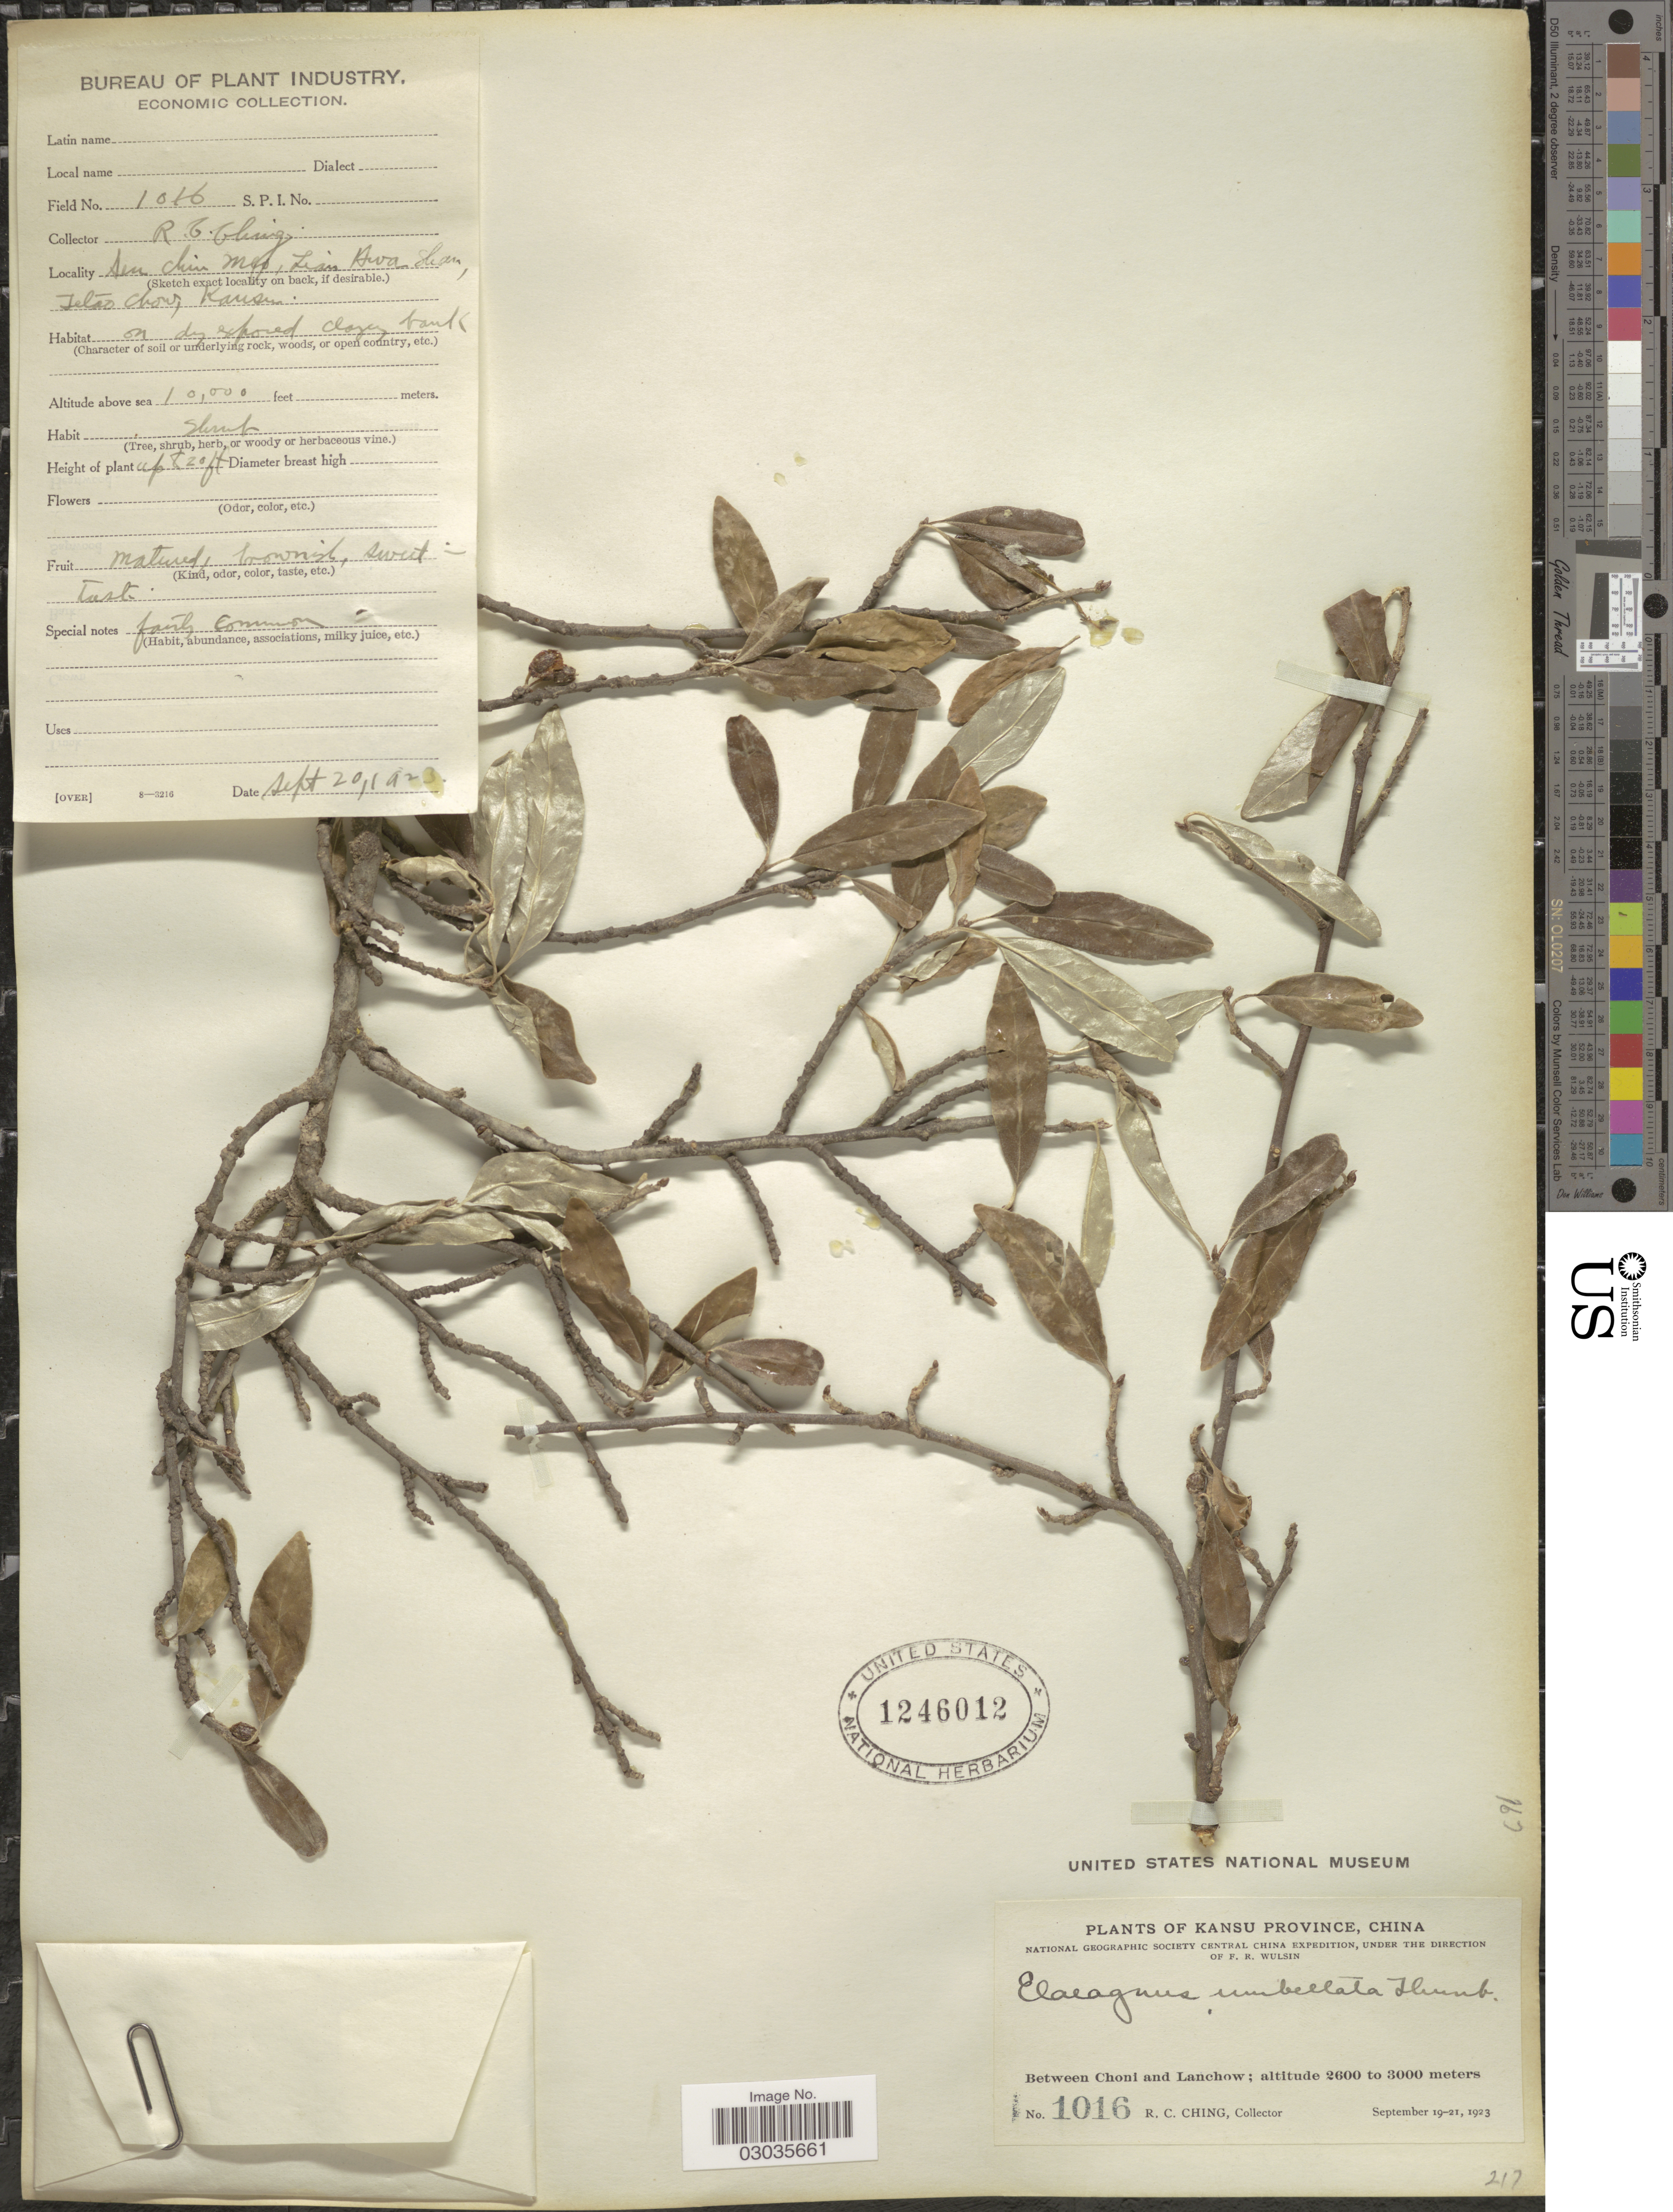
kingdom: Plantae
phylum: Tracheophyta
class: Magnoliopsida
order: Rosales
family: Elaeagnaceae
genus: Elaeagnus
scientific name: Elaeagnus umbellata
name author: Thunb.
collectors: R. C. Ching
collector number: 1016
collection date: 1923-09-20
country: China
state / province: Gansu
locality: Kansu Province. Between Choni and Lanchow. Sen Chin Meo, Lian Hwa Shan,Tetao Chow.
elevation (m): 3048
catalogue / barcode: US 1246012